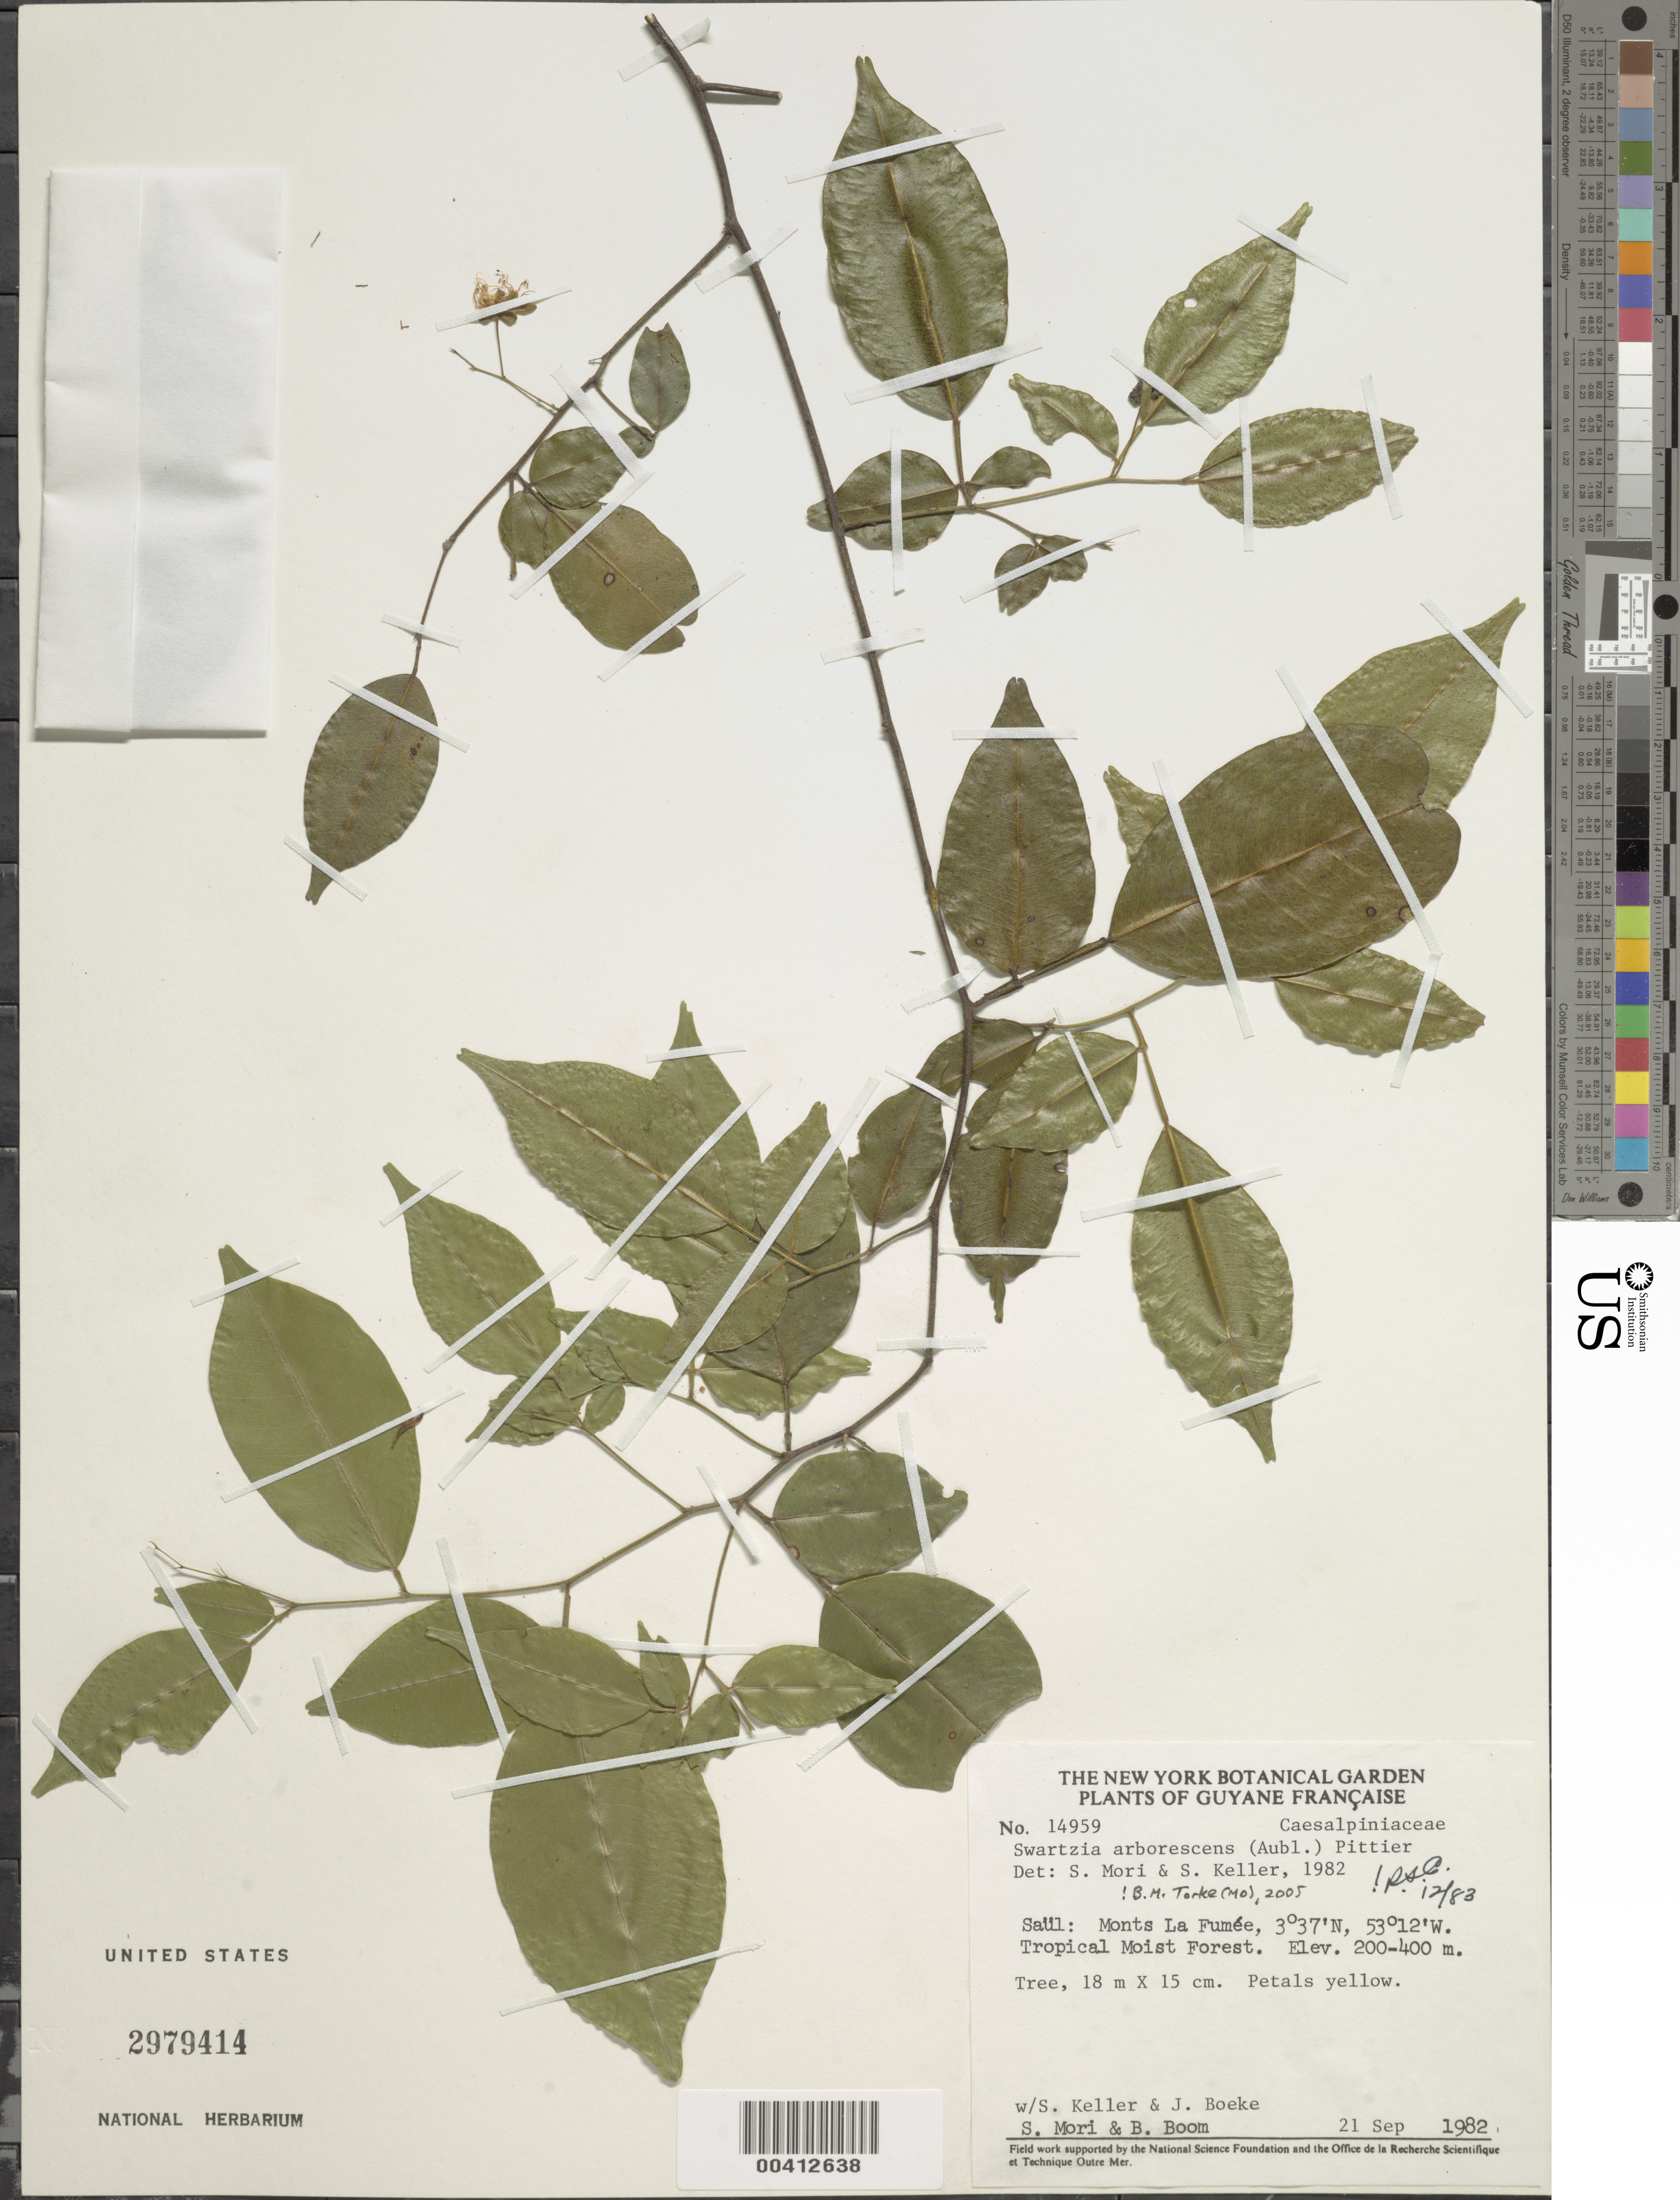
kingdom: Plantae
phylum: Tracheophyta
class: Magnoliopsida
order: Fabales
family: Fabaceae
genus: Swartzia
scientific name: Swartzia arborescens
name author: (Aubl.) Pittier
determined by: Cowan, R. S.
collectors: S. Mori, B. M. Boom, S. Keller & J. D. Boeke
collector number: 14959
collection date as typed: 21 Sep 1982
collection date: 1982-09-21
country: French Guiana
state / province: Saint-Laurent-du-Maroni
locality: Saul, monts la fumee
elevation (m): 200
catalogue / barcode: US 2979414